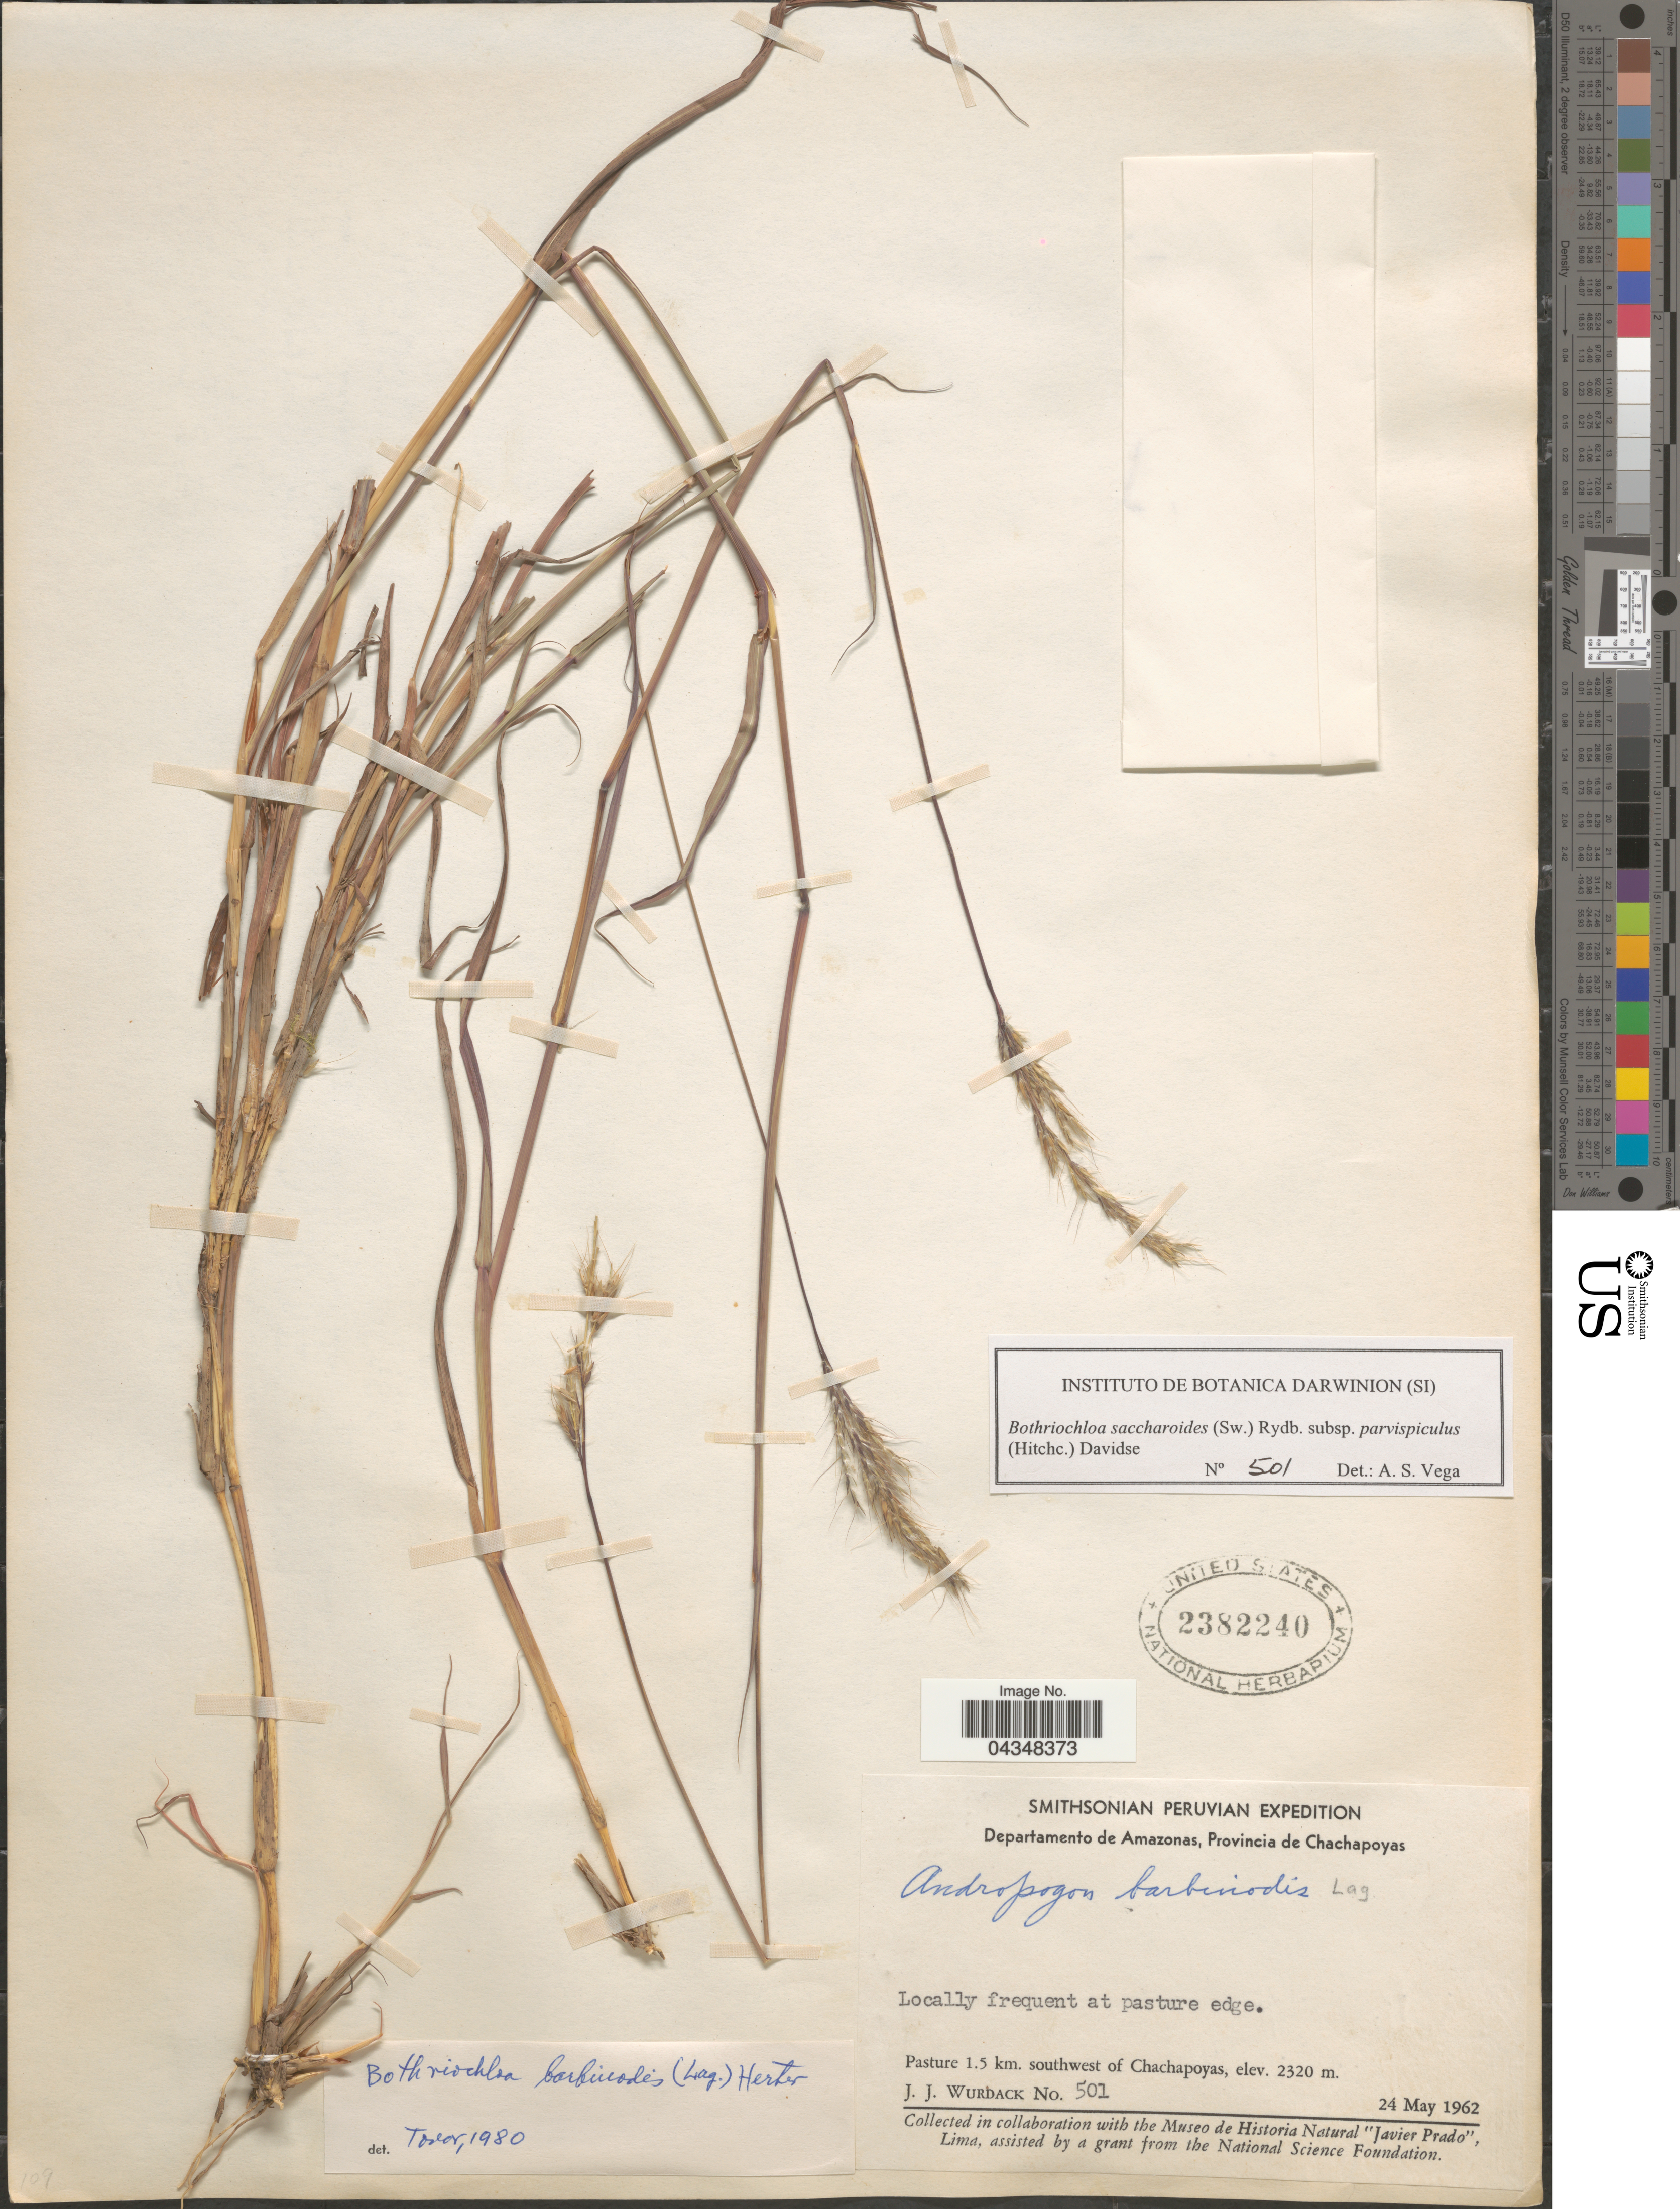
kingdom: Plantae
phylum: Tracheophyta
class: Liliopsida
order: Poales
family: Poaceae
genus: Bothriochloa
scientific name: Bothriochloa saccharoides var. parvispicula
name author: (Hitchc.) Tovar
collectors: J. J. Wurdack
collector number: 501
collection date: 1962-05-24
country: Peru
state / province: Amazonas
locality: Smithsonian Peruvian Expedition. Departamento de Amazonas, Provincia de Chachapoyas. Pasture 1.5 km. southwest of Chachapoyas.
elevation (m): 2320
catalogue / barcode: US 2382240